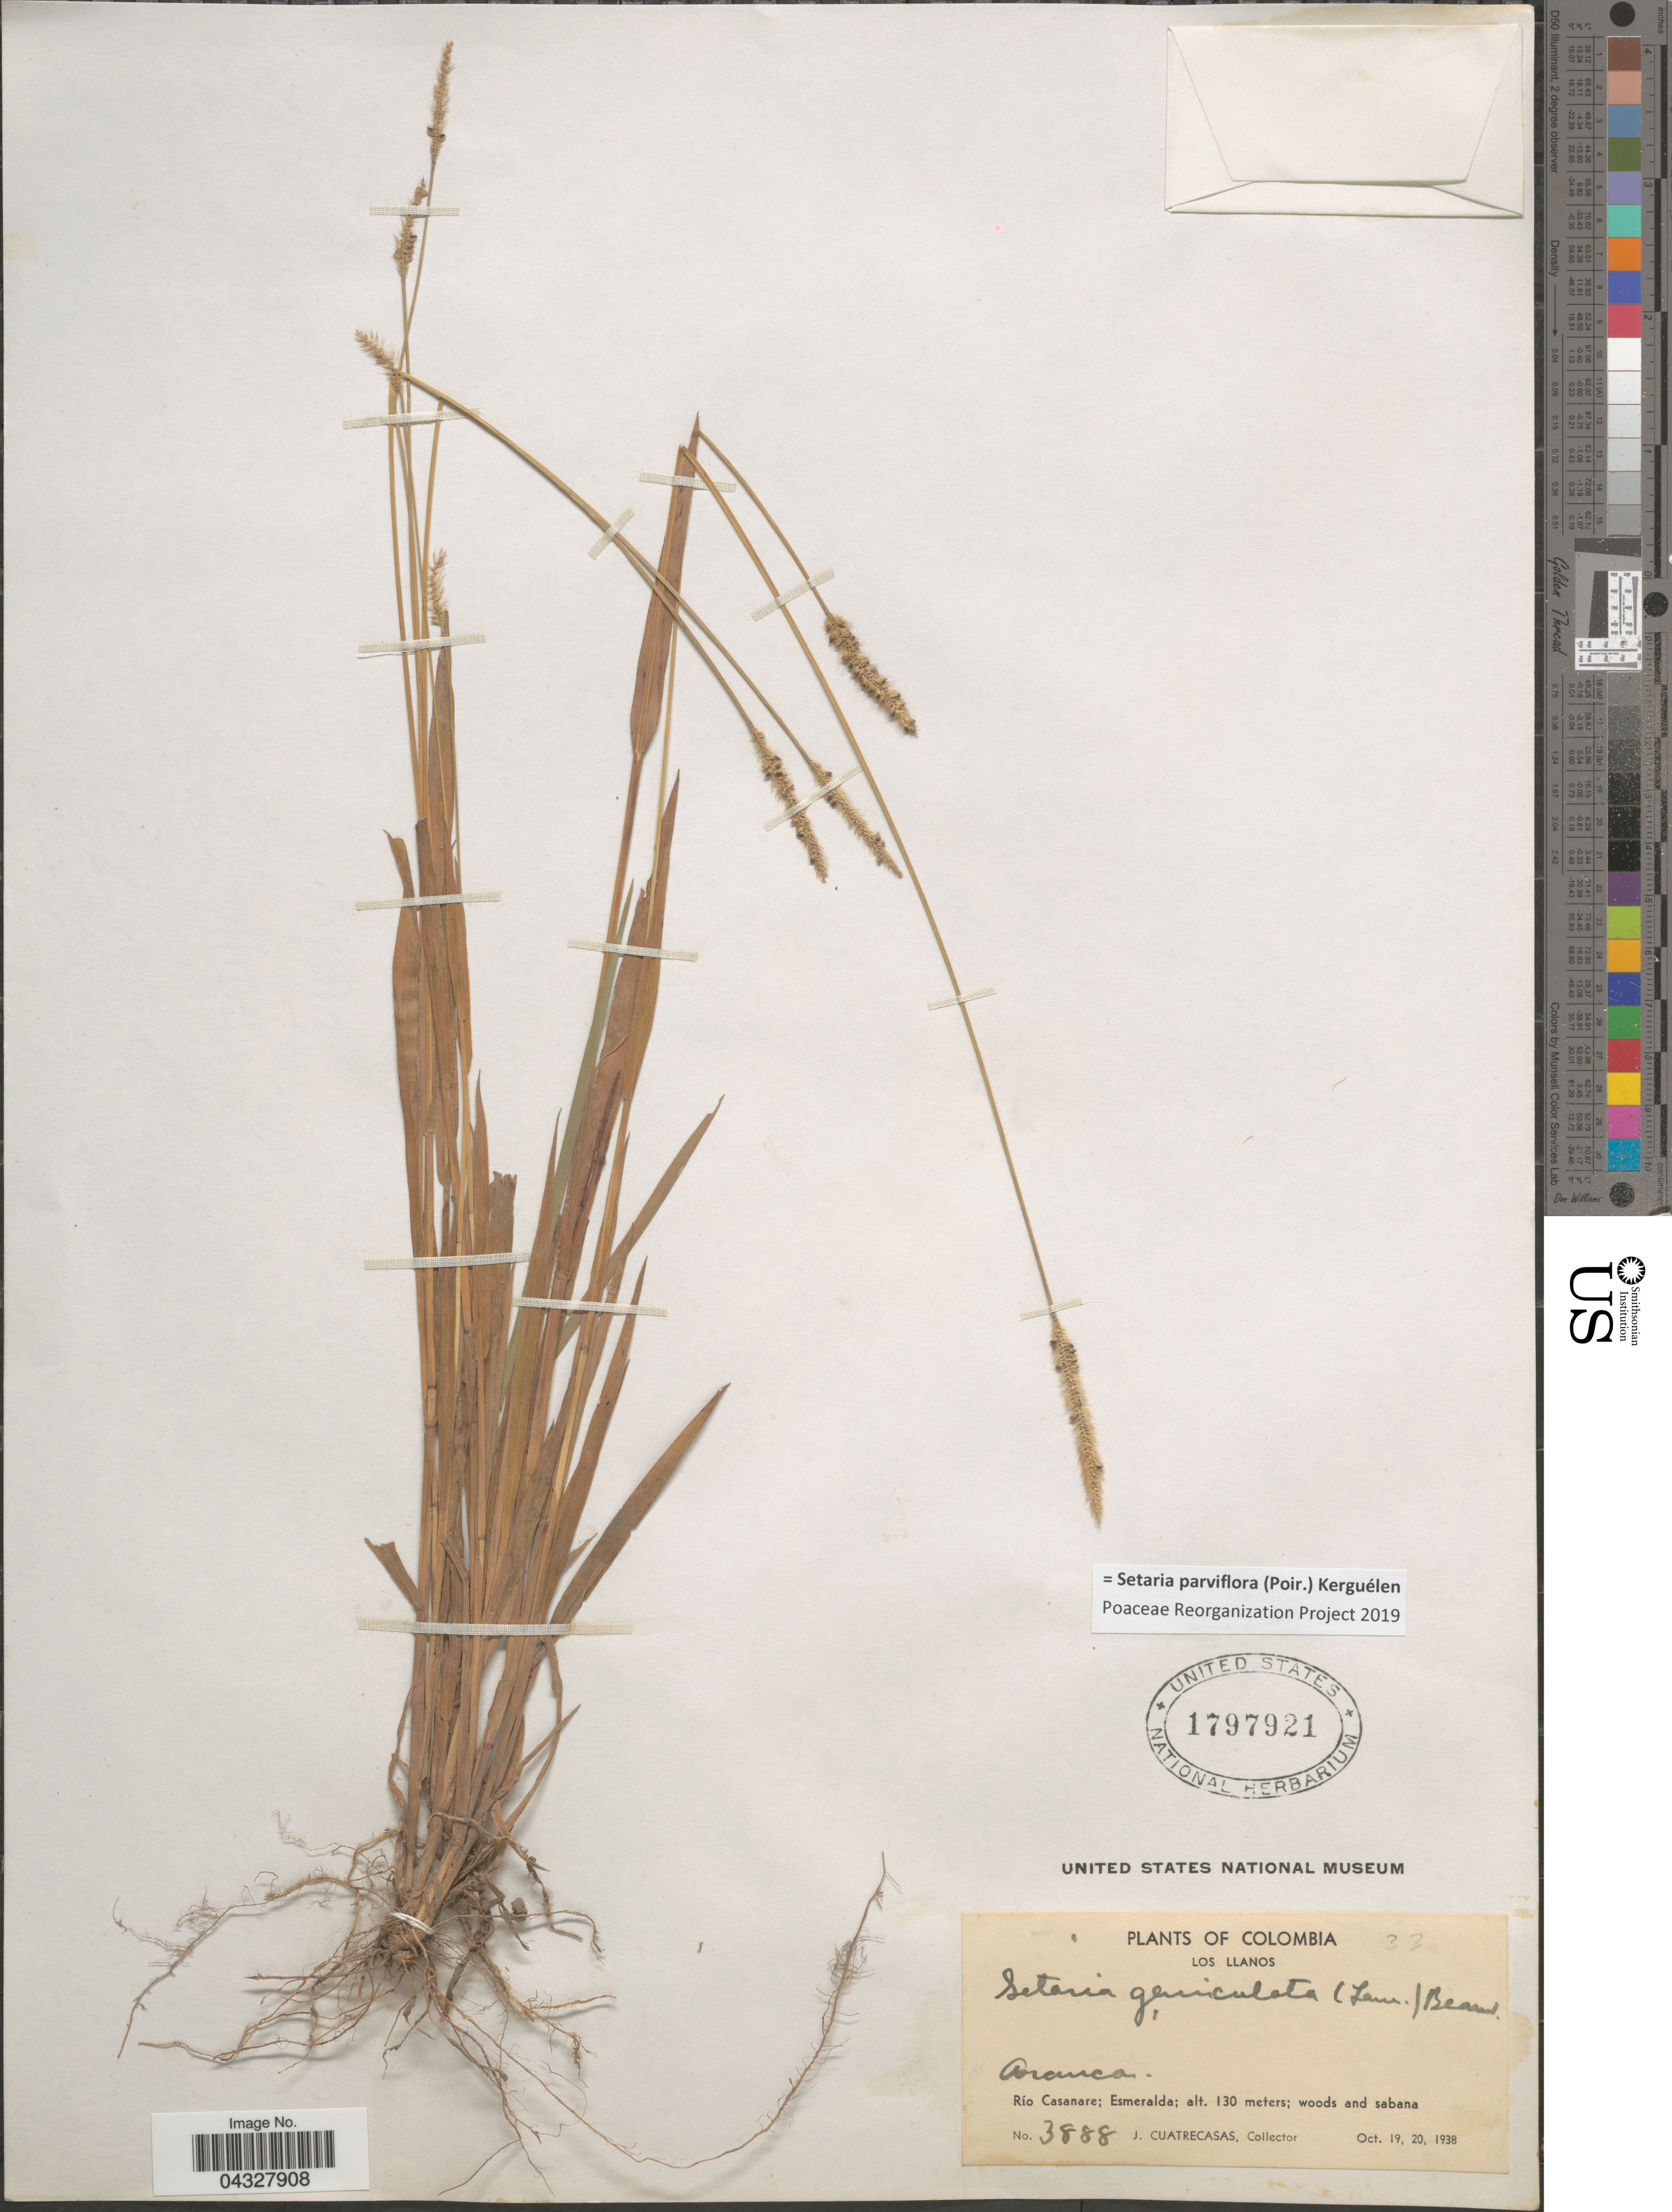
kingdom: Plantae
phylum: Tracheophyta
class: Liliopsida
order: Poales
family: Poaceae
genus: Setaria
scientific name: Setaria parviflora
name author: (Poir.) Kerguélen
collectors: J. Cuatrecasas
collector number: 3888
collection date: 1938-10-19/1938-10-20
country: Colombia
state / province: Casanare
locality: Los Llanos. Río Casanare; Esmeralda.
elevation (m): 130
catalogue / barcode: US 1797921